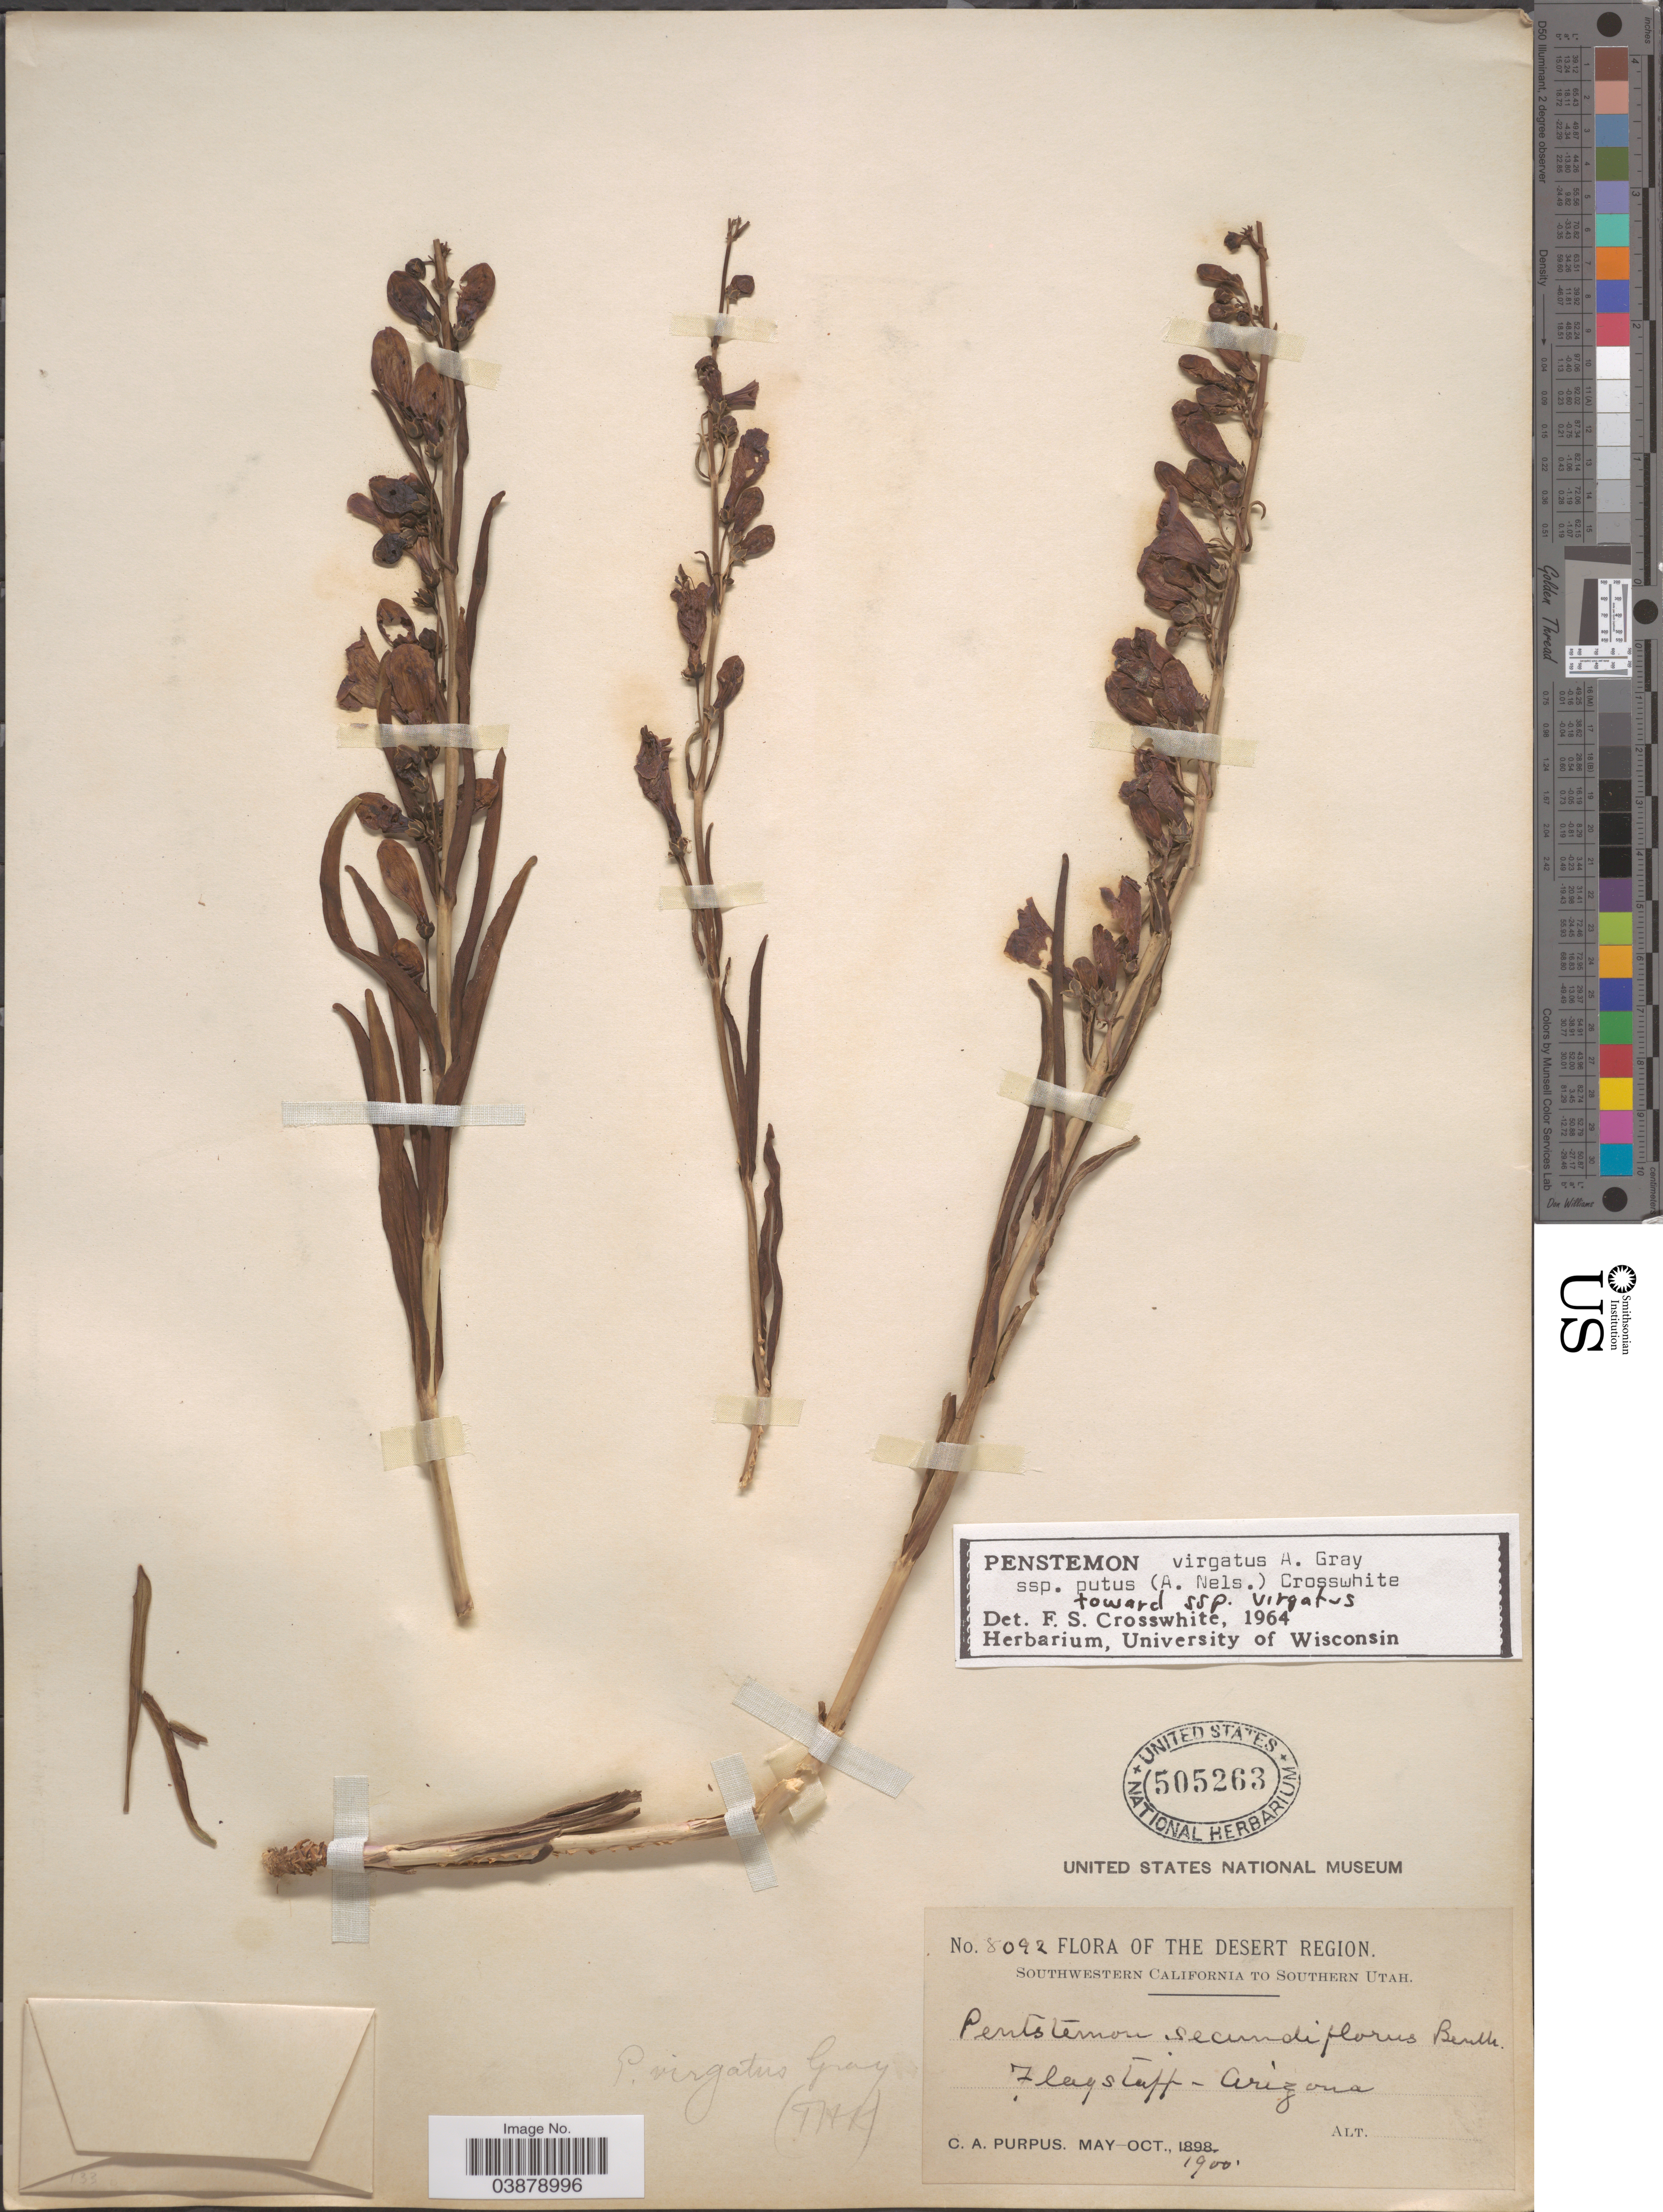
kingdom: Plantae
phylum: Tracheophyta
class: Magnoliopsida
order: Lamiales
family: Plantaginaceae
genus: Penstemon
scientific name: Penstemon virgatus subsp. putus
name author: (A. Nelson) Crosswh.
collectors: C. A. Purpus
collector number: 8092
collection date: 1900-05/1900-10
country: United States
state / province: Arizona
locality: The Desert Region. Flagstaff.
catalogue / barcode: US 505263